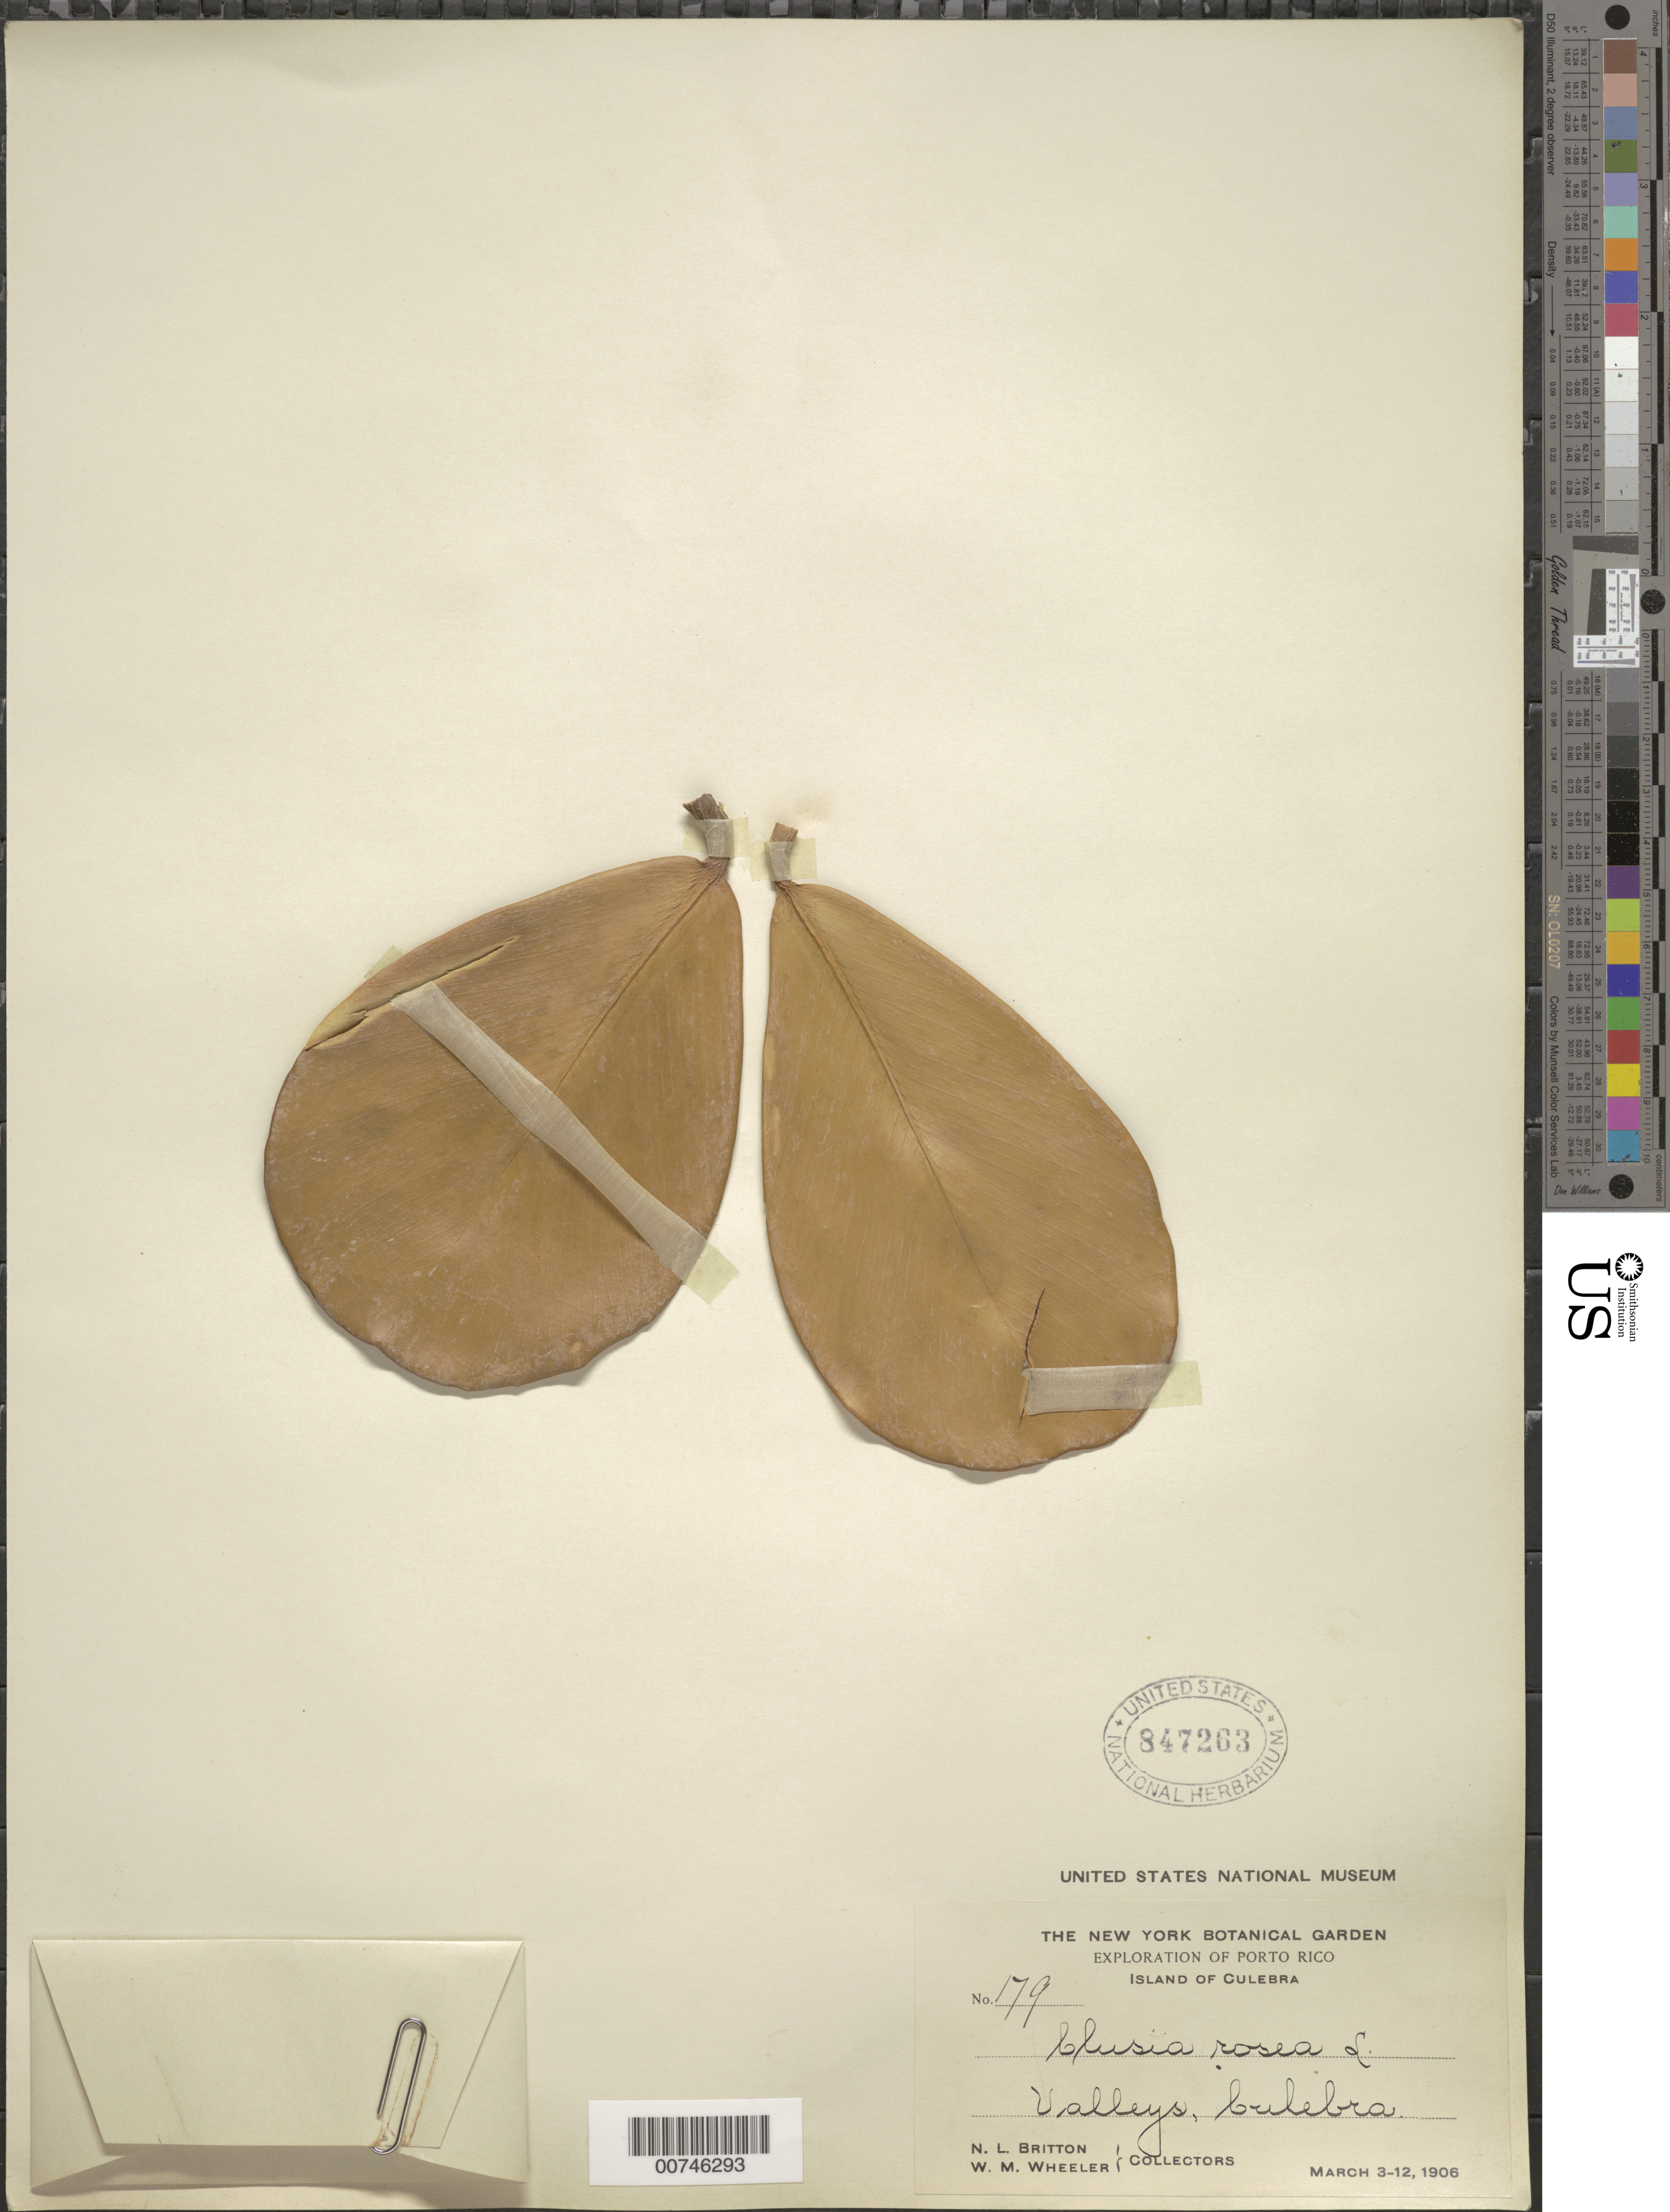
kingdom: Plantae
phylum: Tracheophyta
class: Magnoliopsida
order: Malpighiales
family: Clusiaceae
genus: Clusia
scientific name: Clusia rosea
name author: Jacq.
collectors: N. Britton & W. Wheeler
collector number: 179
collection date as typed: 03 Mar 1906 to 12 Mar 1906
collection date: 1906-03-03/1906-03-12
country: Puerto Rico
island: Culebra I.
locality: Valleys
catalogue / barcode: US 847263